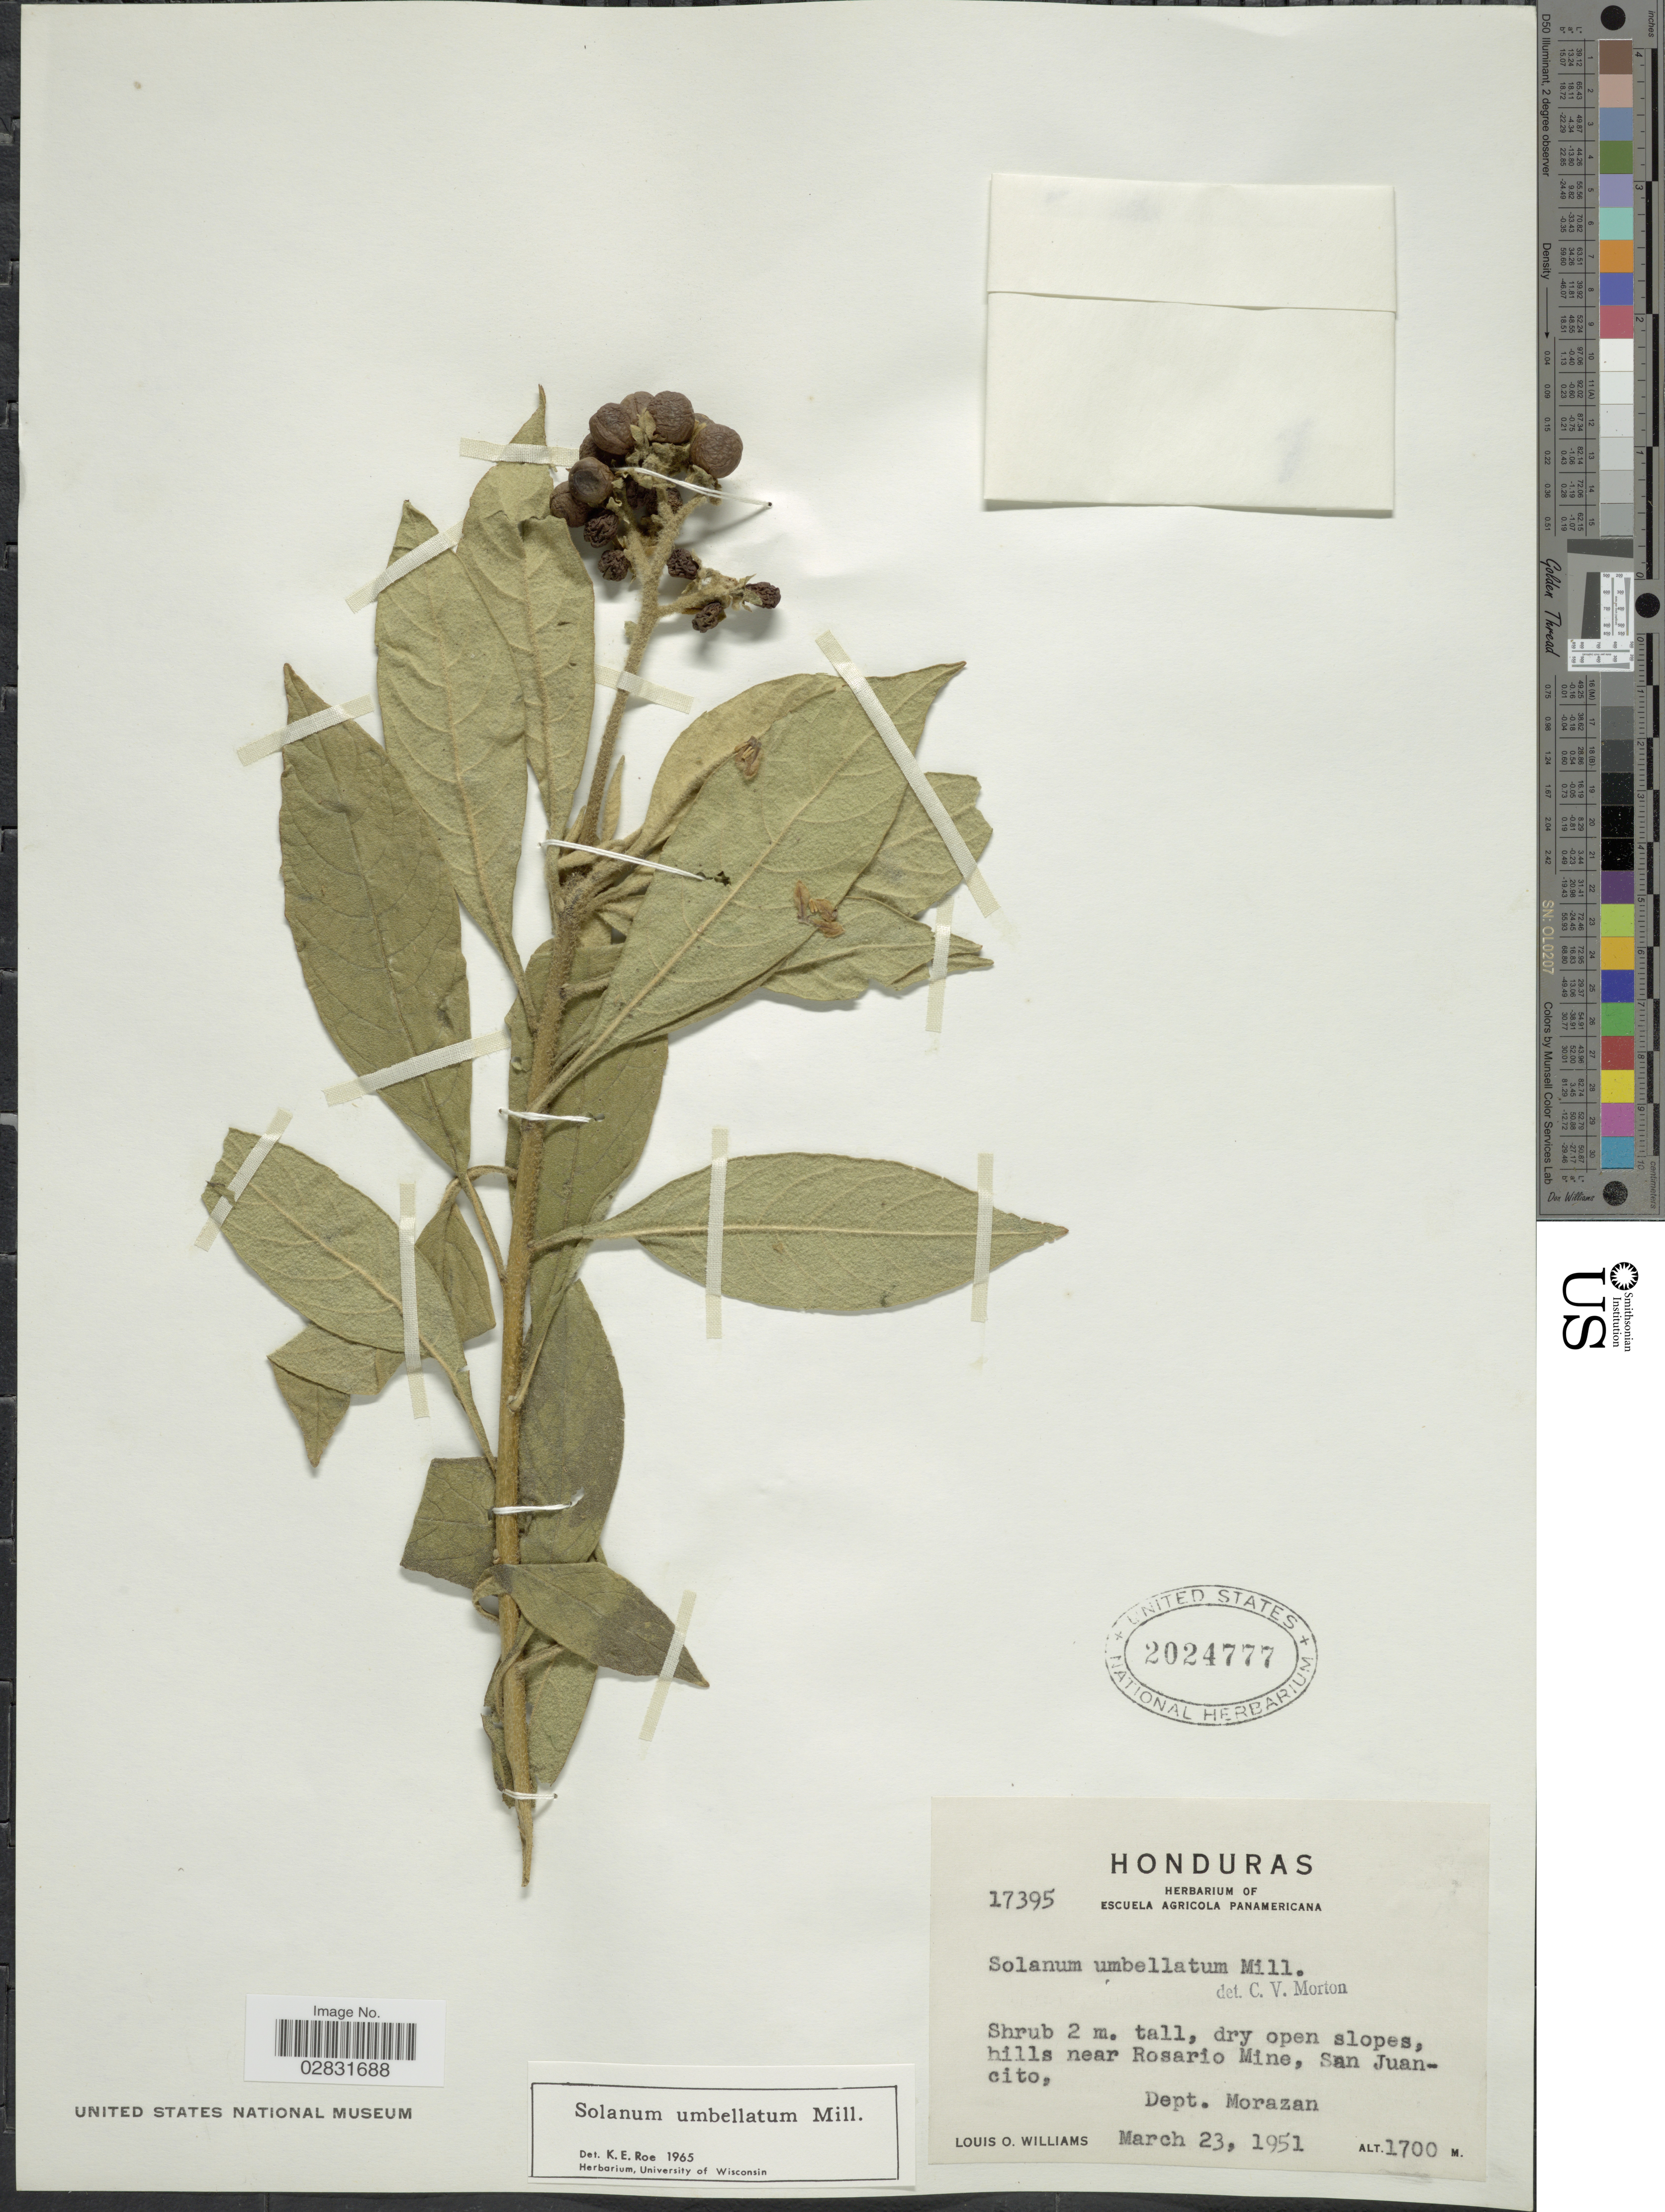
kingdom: Plantae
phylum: Tracheophyta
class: Magnoliopsida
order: Solanales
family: Solanaceae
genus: Solanum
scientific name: Solanum umbellatum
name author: Mill.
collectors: L. O. Williams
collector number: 17395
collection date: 1951-03-23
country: Honduras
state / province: Fco. Morazán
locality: Dry open slopes, hills near Rosario Mine, San Juancito, Dept. Morazan.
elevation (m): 1700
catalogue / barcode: US 2024777